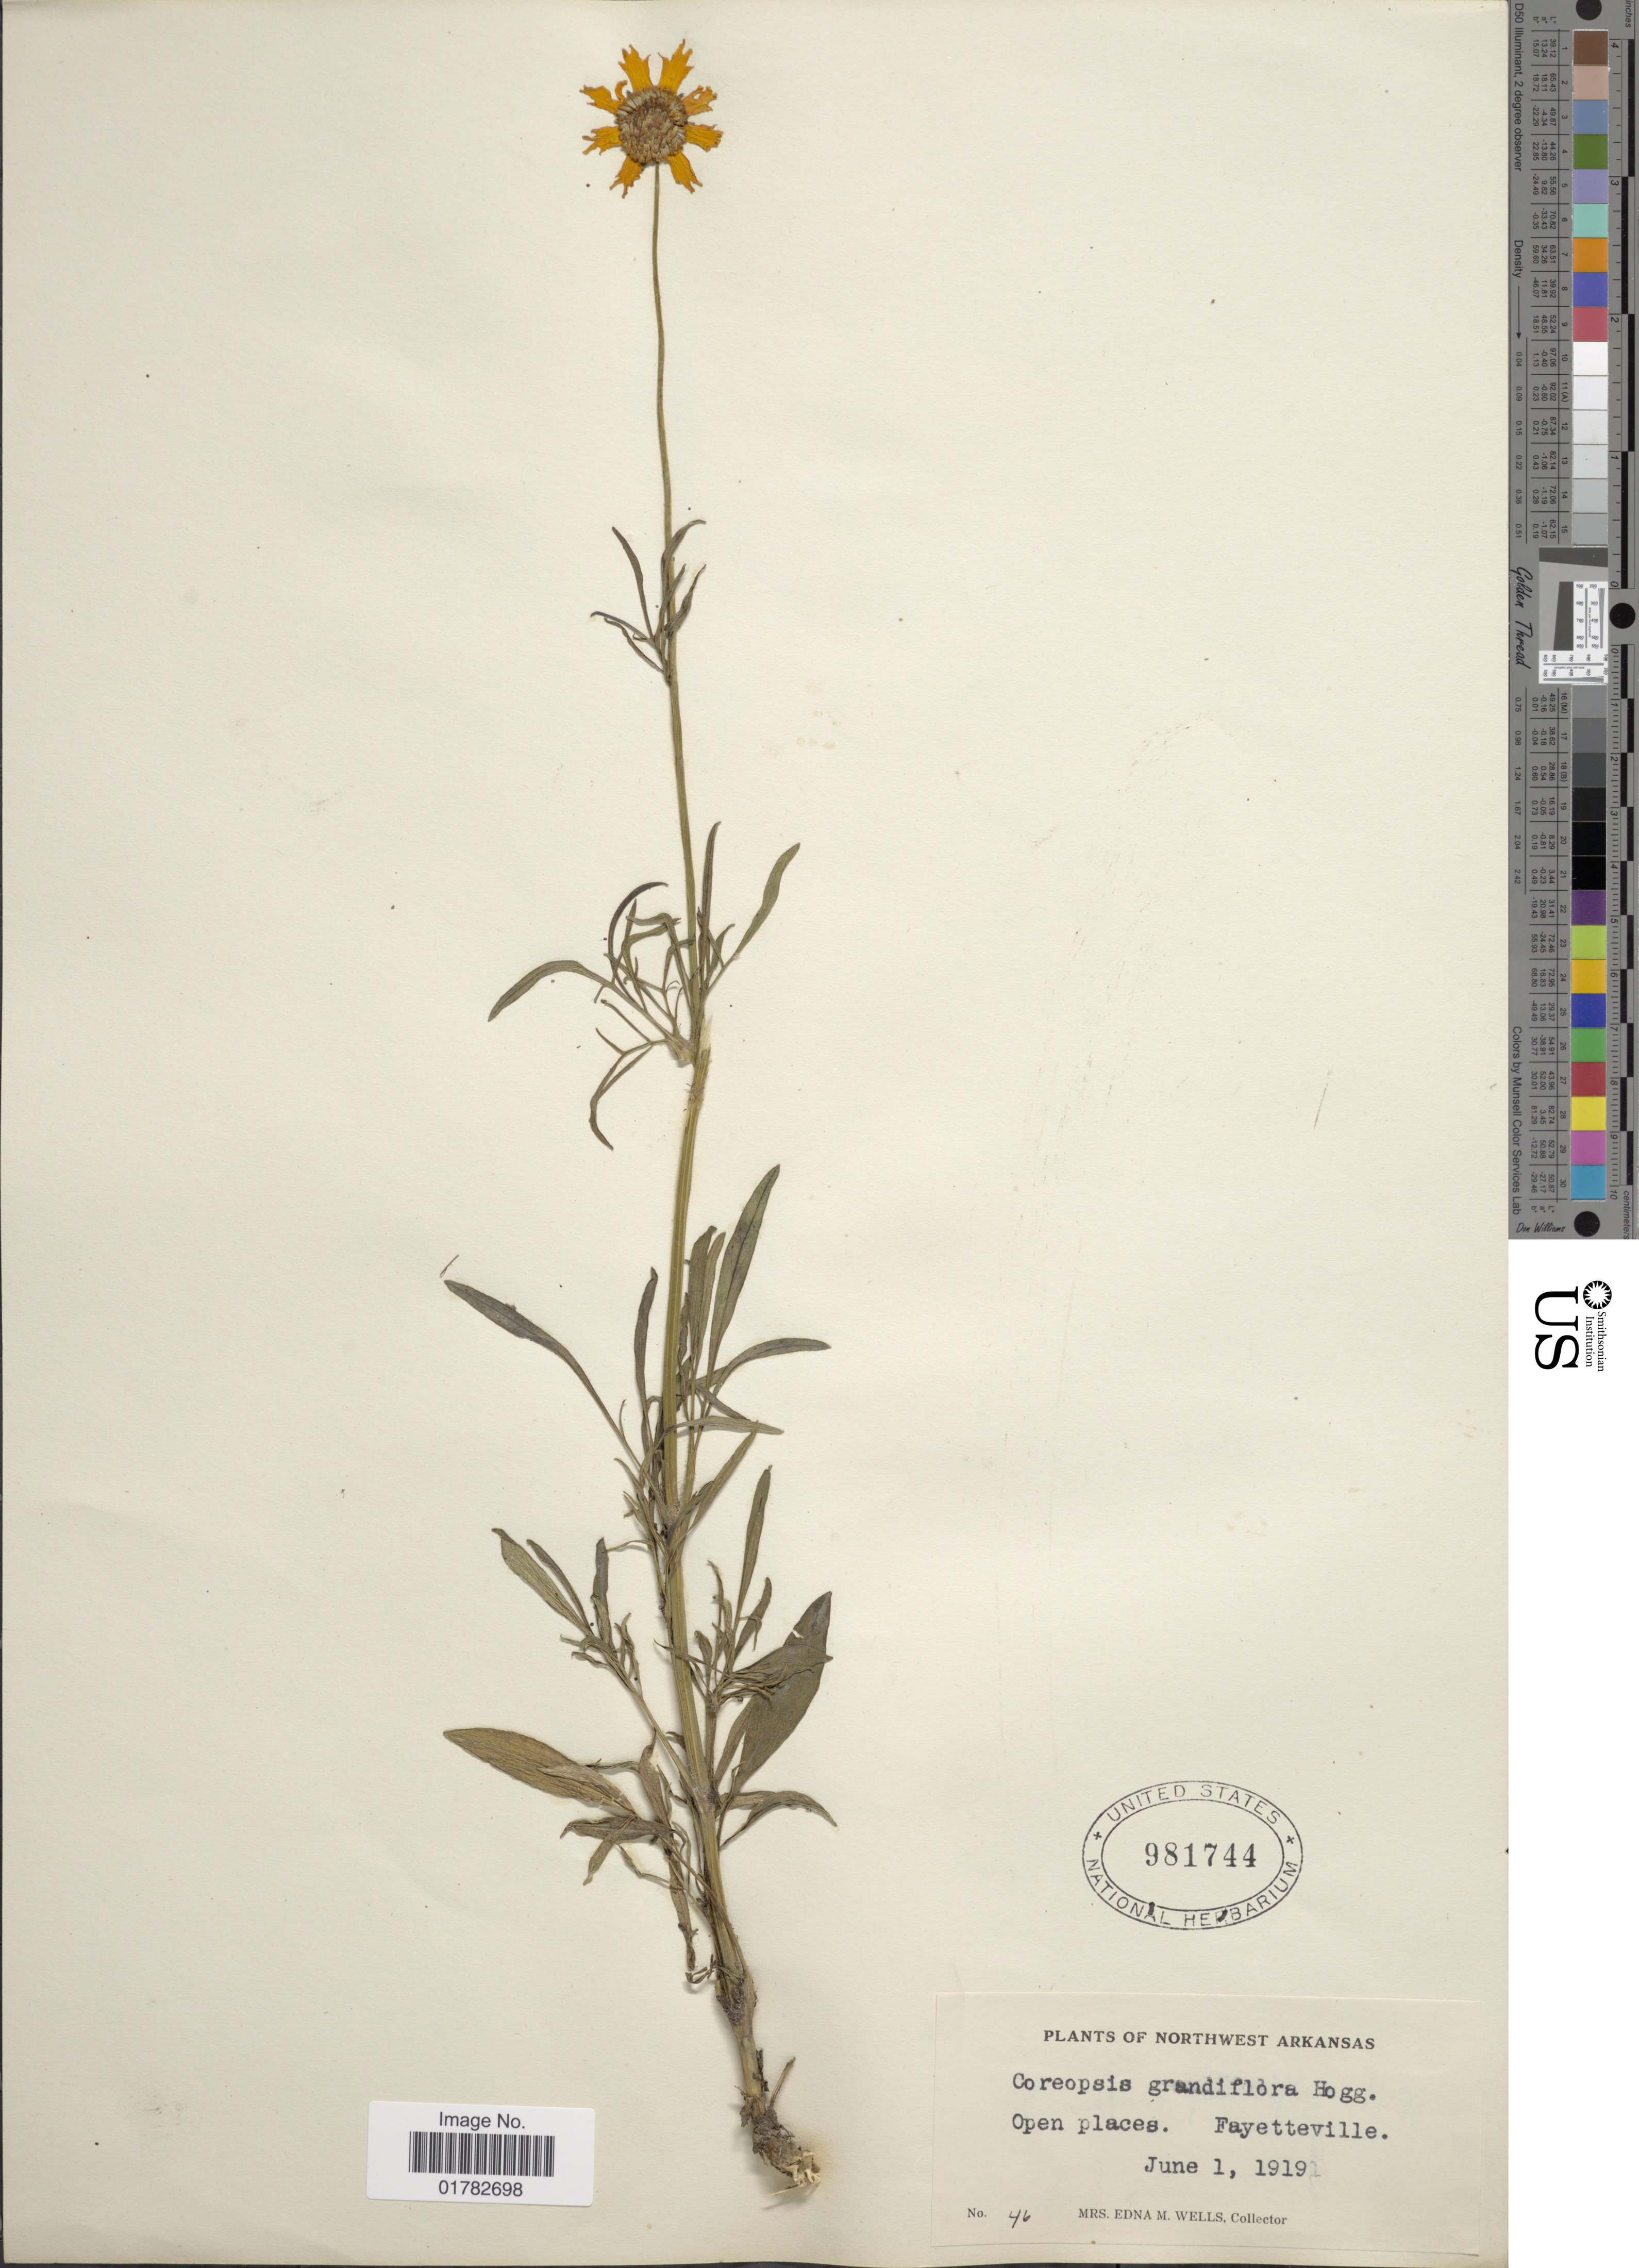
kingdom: Plantae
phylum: Tracheophyta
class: Magnoliopsida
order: Asterales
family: Asteraceae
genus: Coreopsis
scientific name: Coreopsis grandiflora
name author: Nutt.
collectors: E. M. Wells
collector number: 46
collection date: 1919-06-01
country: United States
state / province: Arkansas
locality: Northwest Arkansas, open places, Fayetteville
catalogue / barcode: US 981744